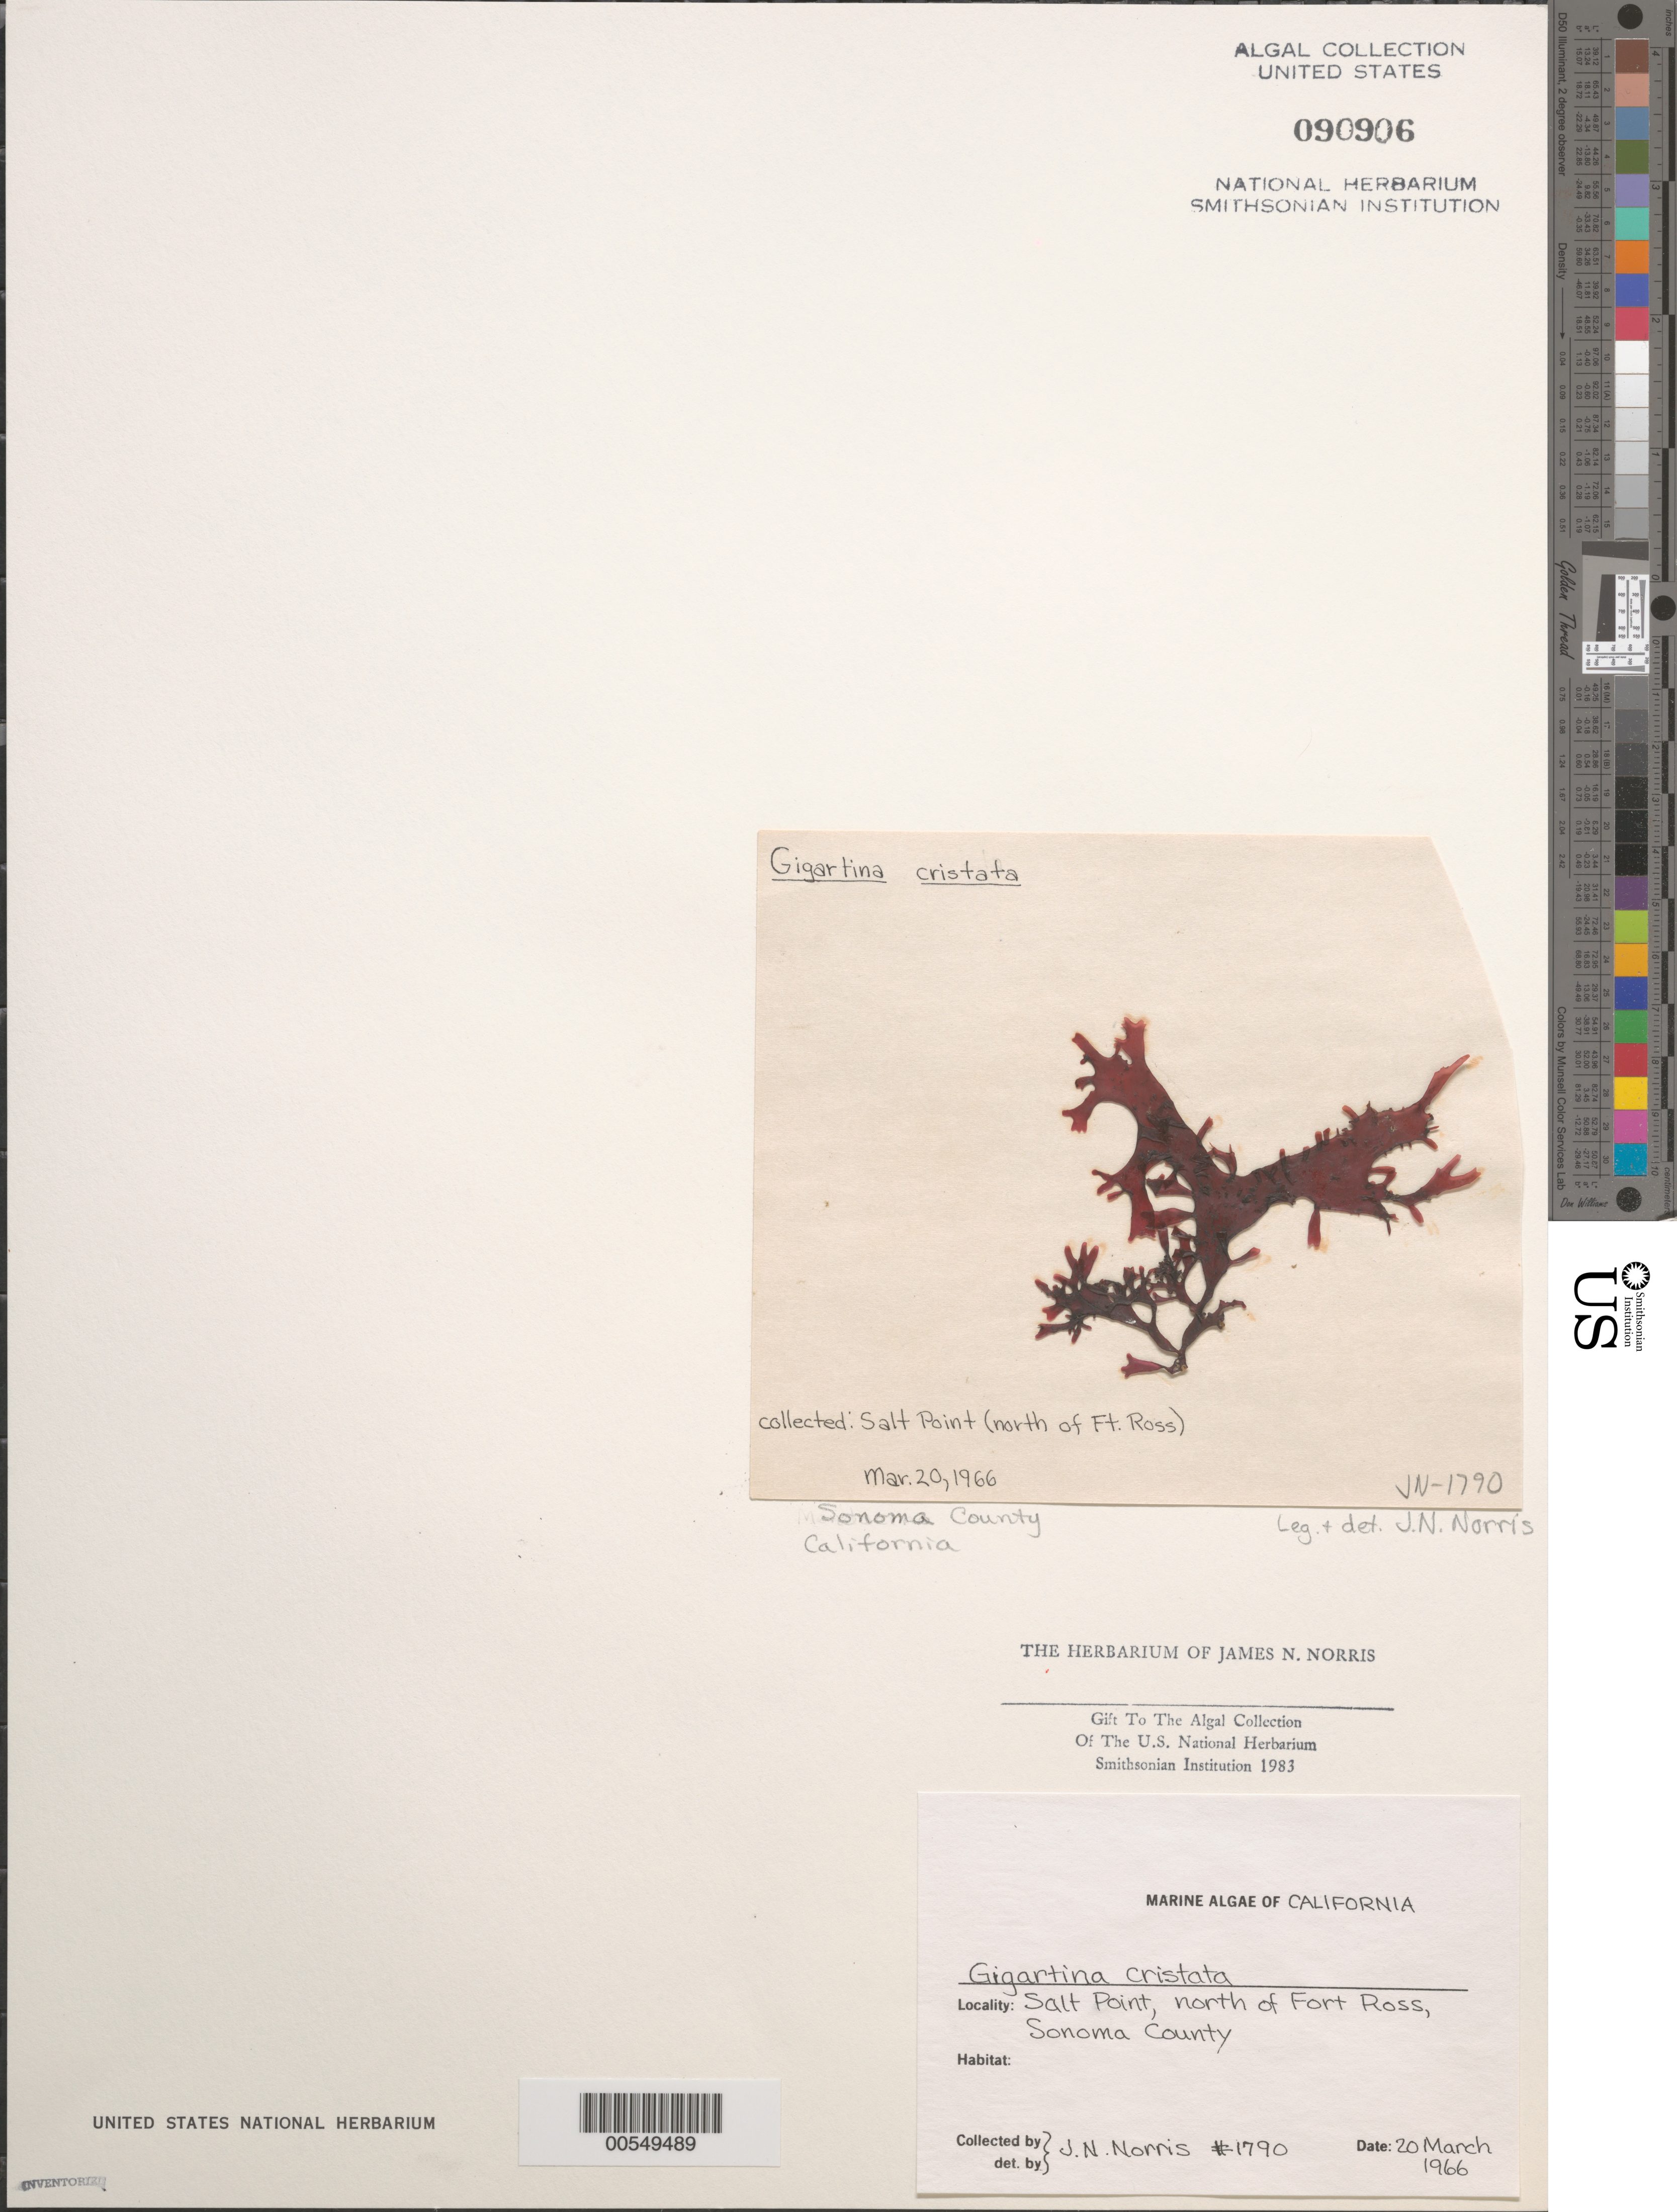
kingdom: Plantae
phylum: Rhodophyta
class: Florideophyceae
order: Gigartinales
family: Phyllophoraceae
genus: Mastocarpus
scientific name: Mastocarpus cristata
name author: (Setchell) S.C. Lindstrom et al.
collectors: J. N. Norris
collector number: JN-1790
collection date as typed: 20 Mar 1966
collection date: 1966-03-20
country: United States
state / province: California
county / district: Sonoma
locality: Salt Point, north of Fort Ross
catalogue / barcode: US 90906